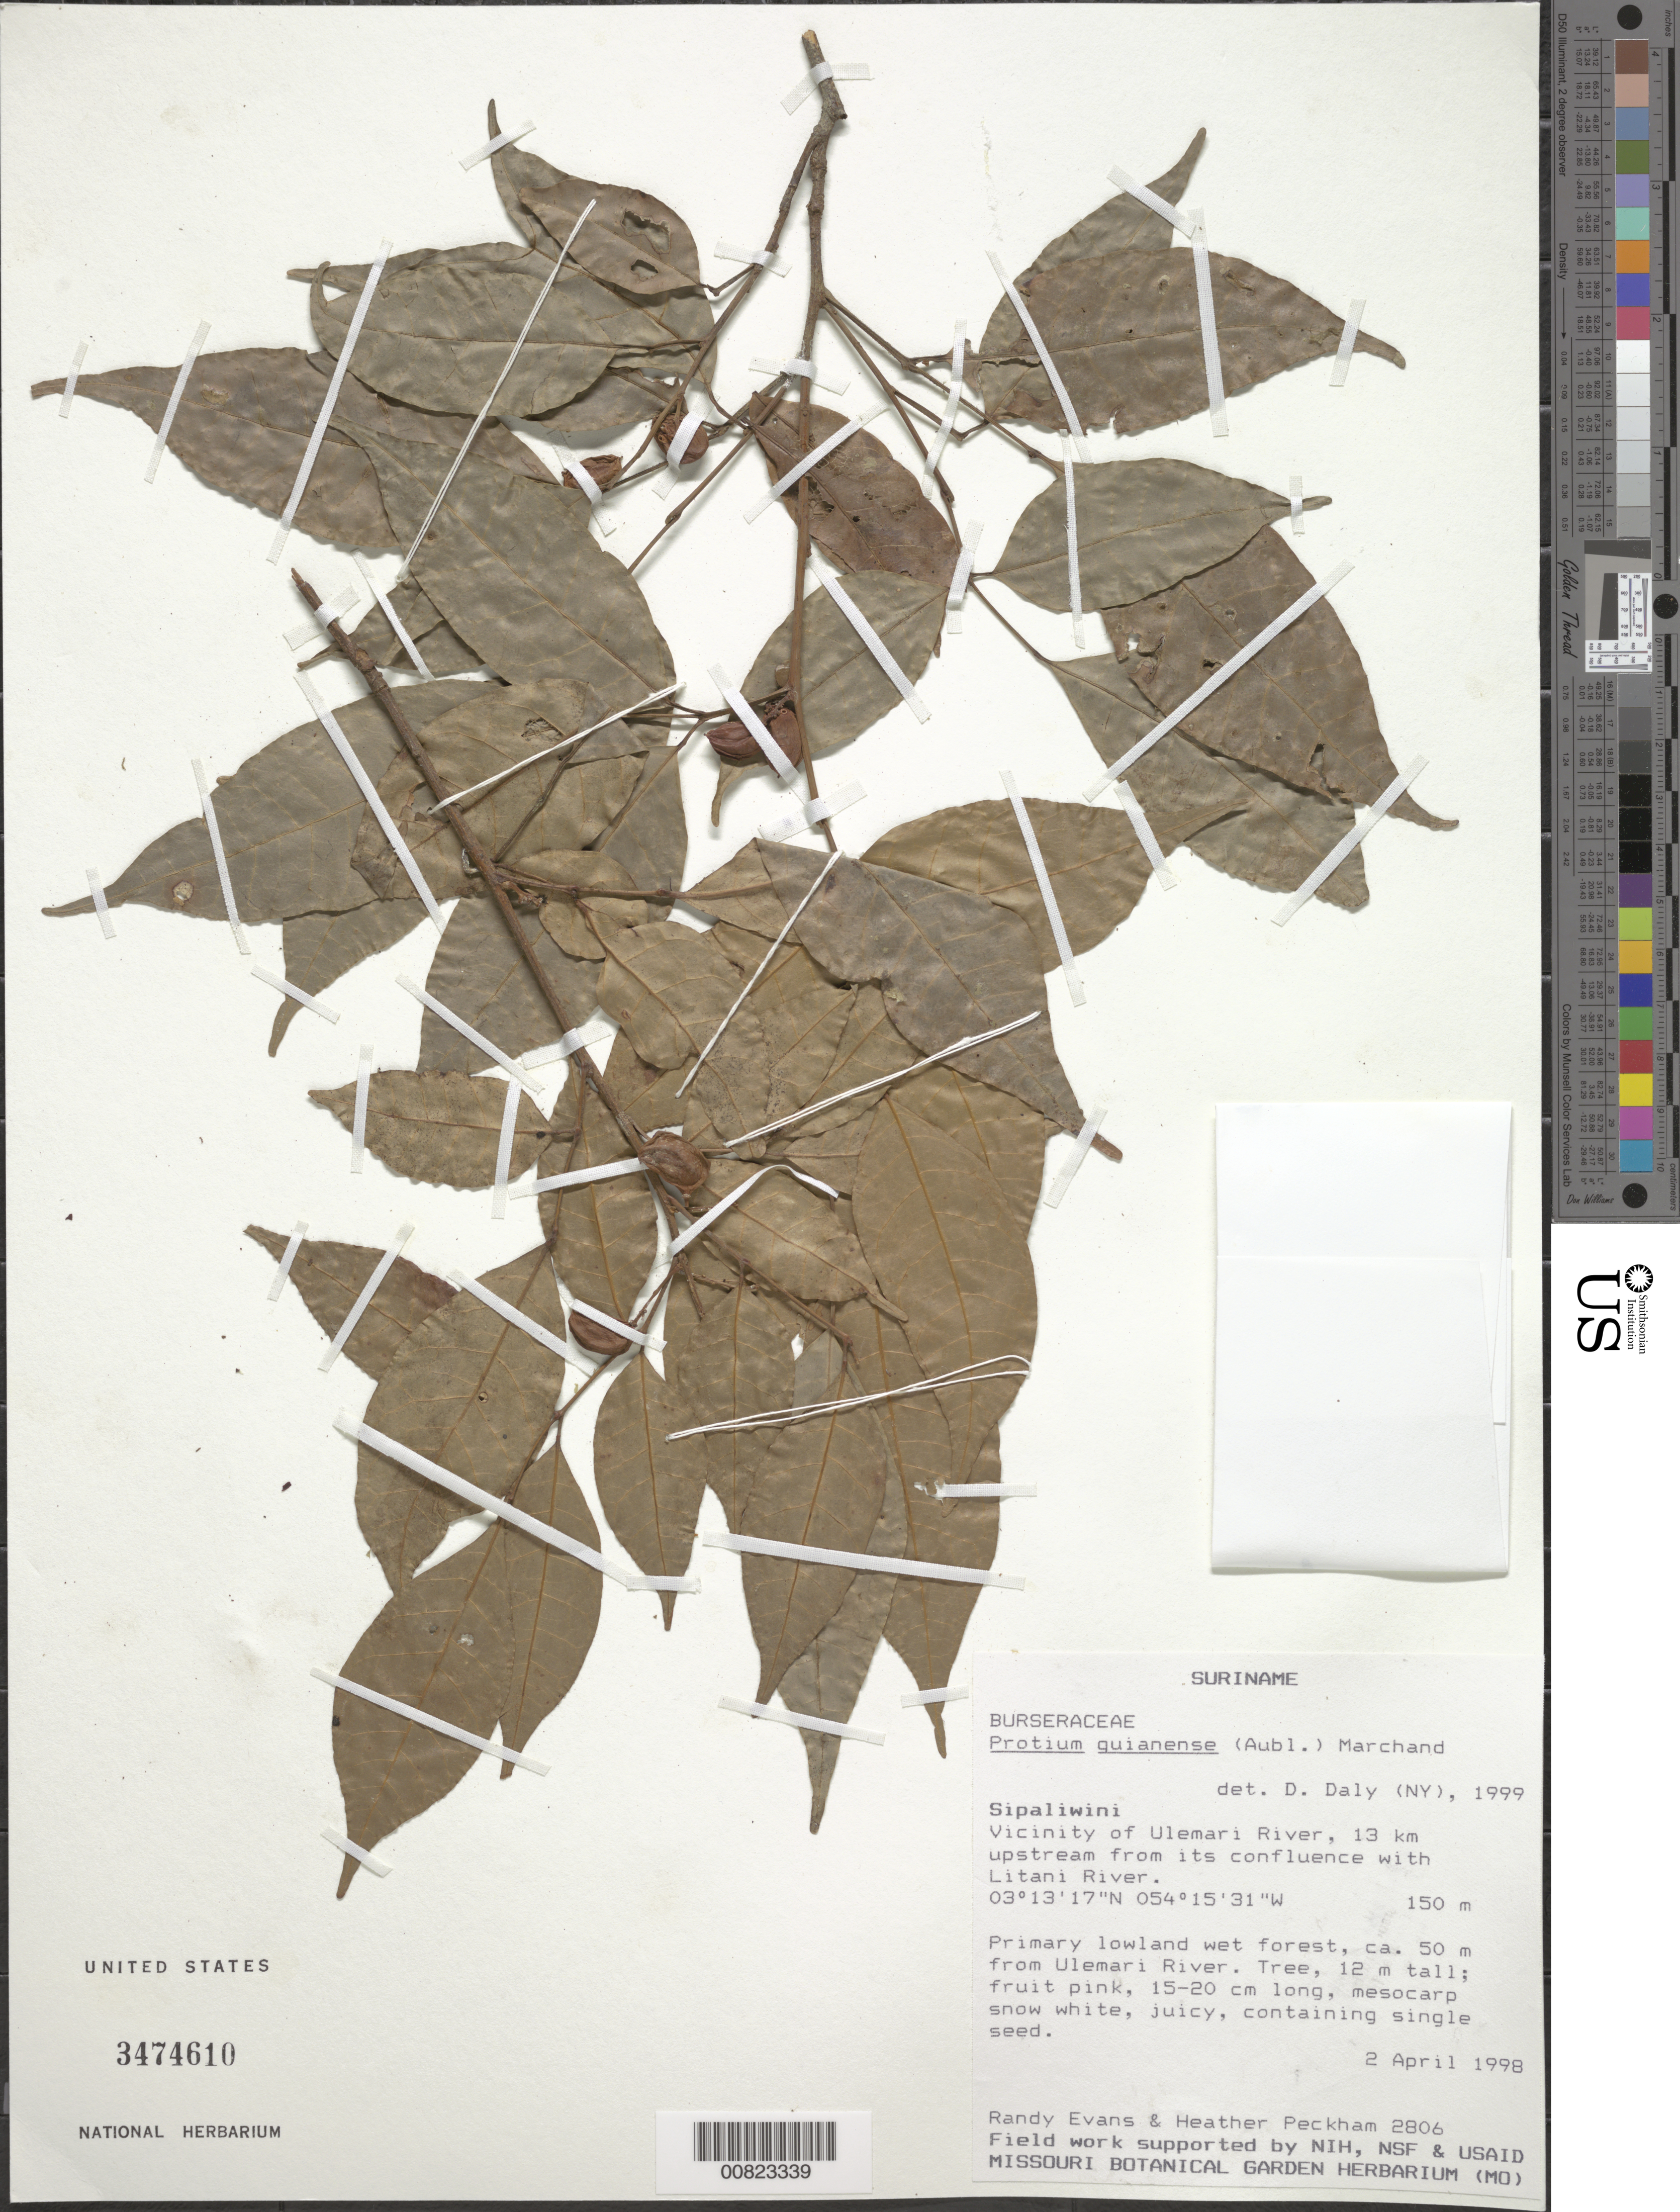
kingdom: Plantae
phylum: Tracheophyta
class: Magnoliopsida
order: Sapindales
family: Burseraceae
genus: Protium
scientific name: Protium guianense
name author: (Aubl.) Marchand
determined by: Daly, D. C.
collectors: R. Evans & H. Peckham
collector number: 2806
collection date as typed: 2-Apr-98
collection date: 1998-04-02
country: Suriname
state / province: Sipaliwini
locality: Ulemari R., ca. 13 km upstream from confl. with Litani R.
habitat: Primary lowland wet forest, ca. 50m from Ulemari river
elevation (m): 150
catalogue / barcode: US 3474610